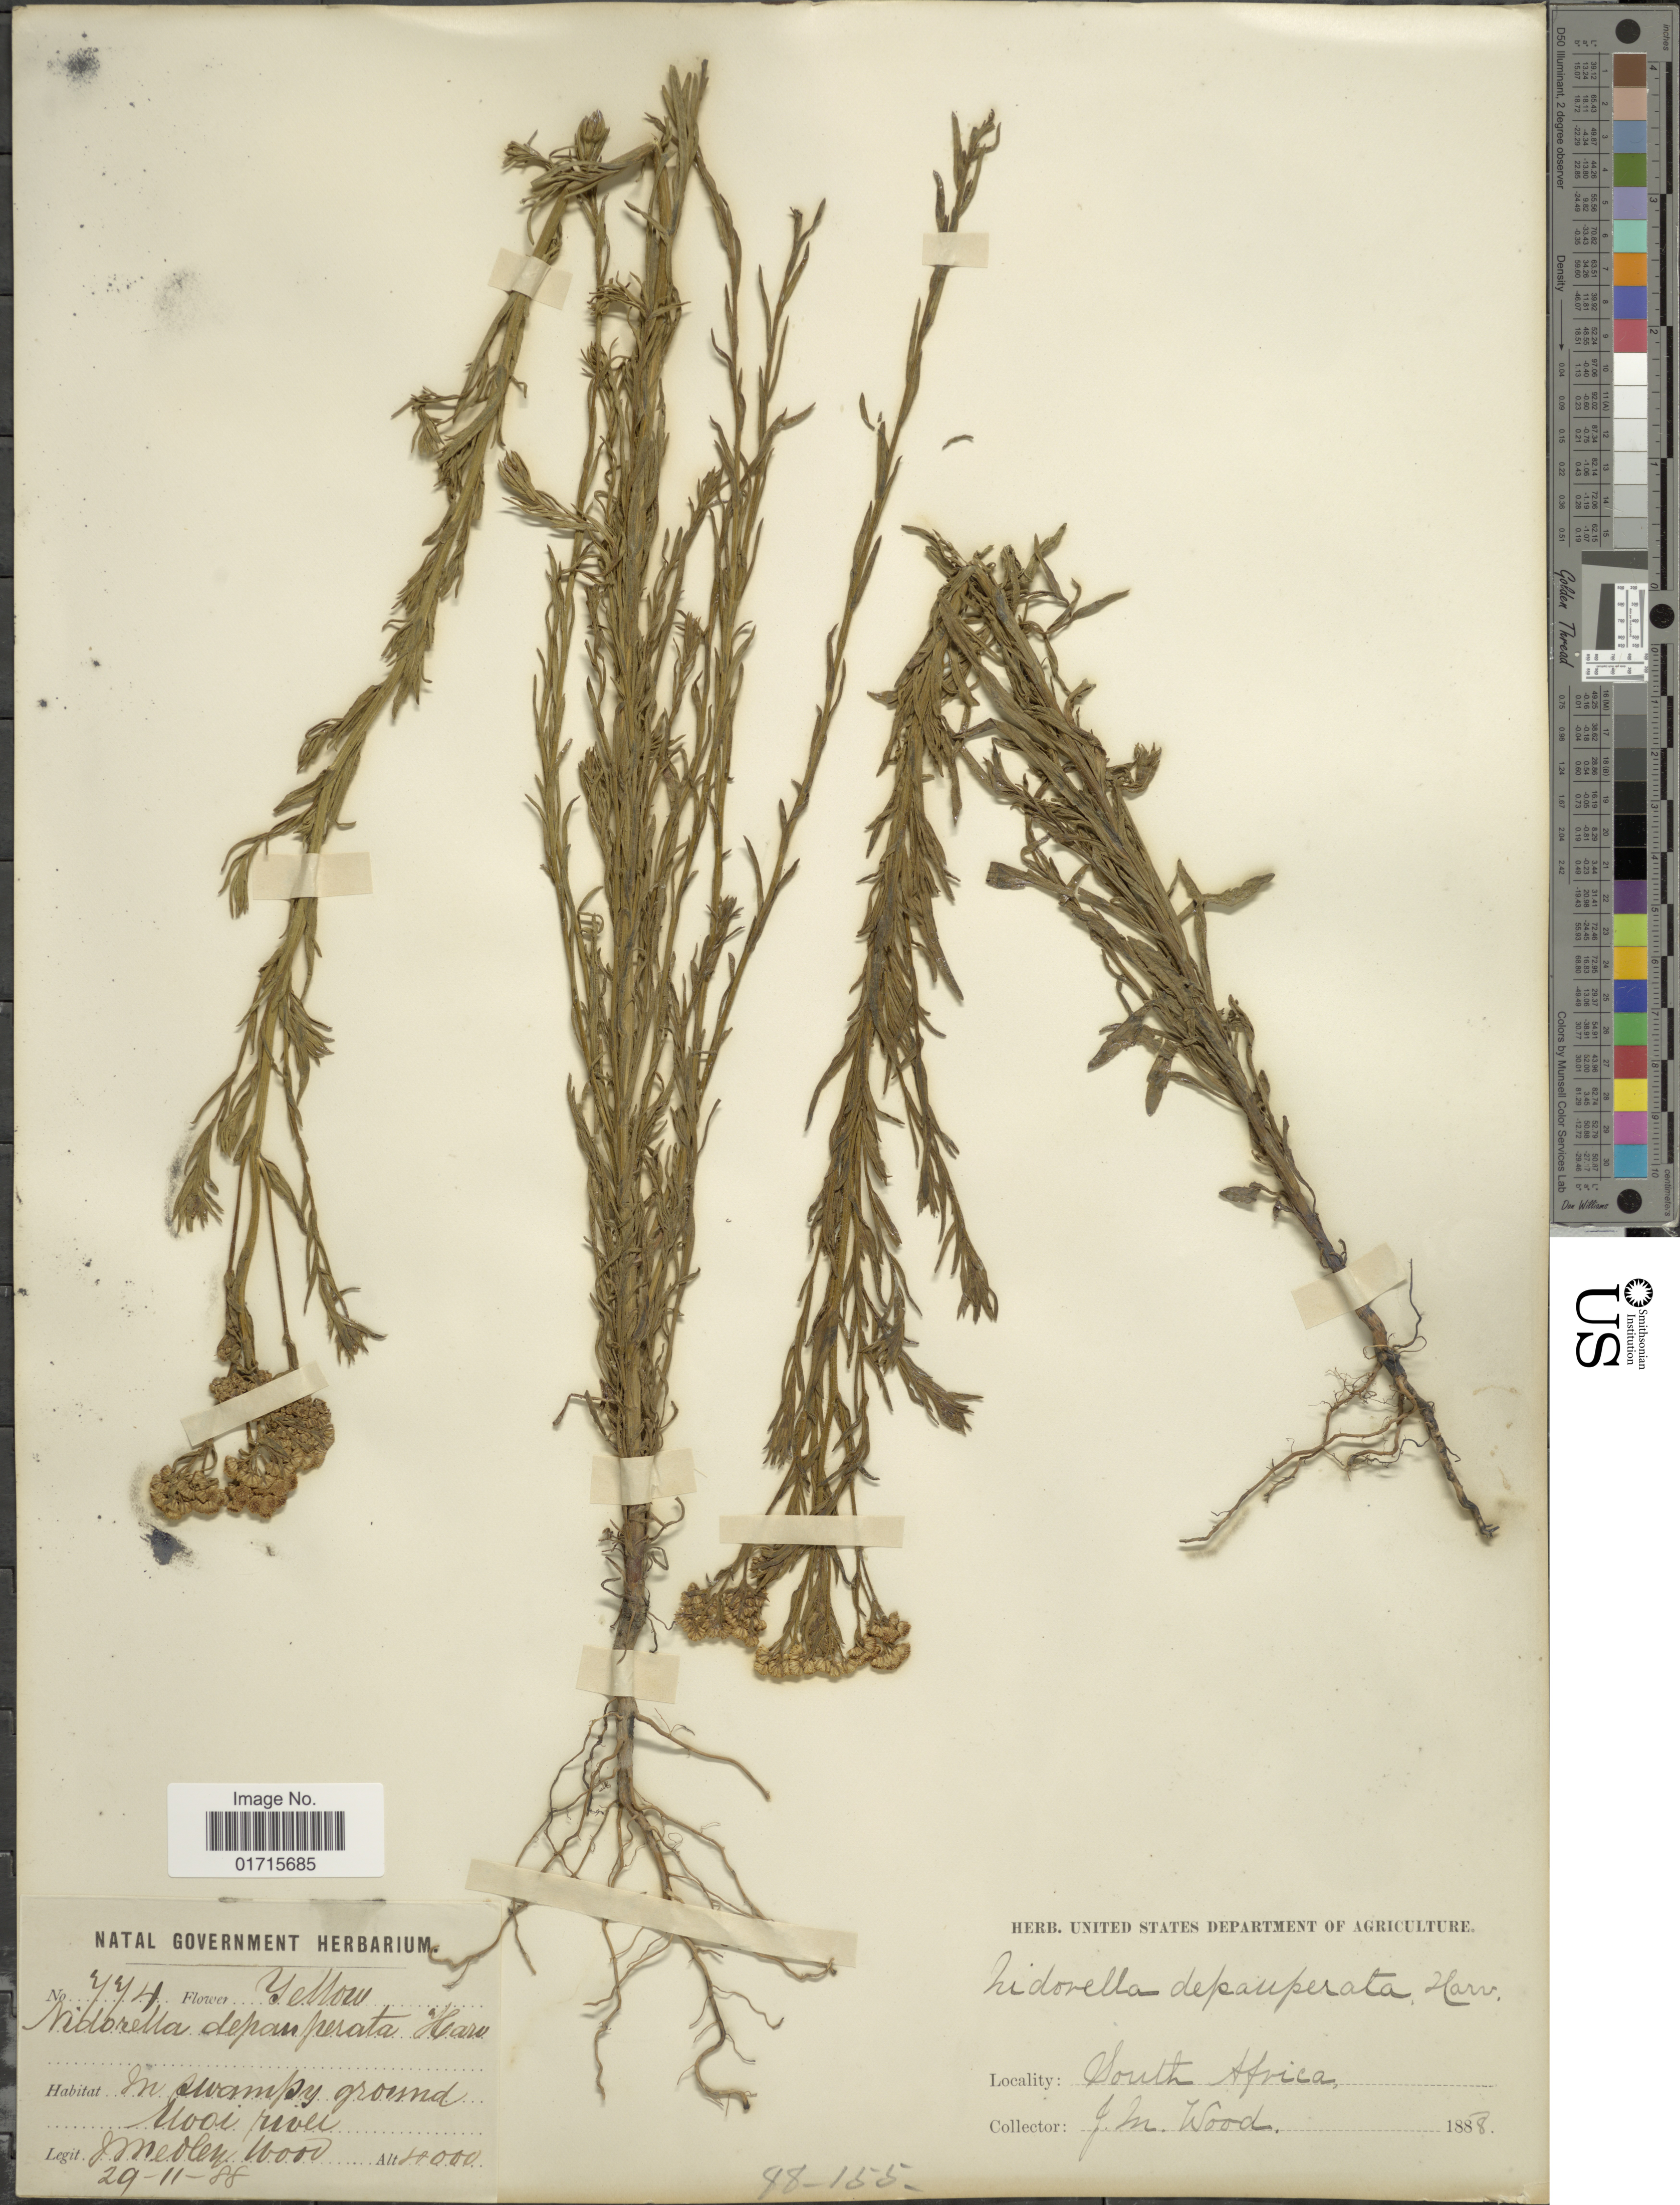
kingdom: Plantae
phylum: Tracheophyta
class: Magnoliopsida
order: Asterales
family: Asteraceae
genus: Nidorella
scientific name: Nidorella depauperata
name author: Harv.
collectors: J. M. Wood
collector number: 447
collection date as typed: Transcribed d/m/y: 29/11/88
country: South Africa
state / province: KwaZulu-Natal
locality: Natal. In swampy ground Uvoi river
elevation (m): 1219